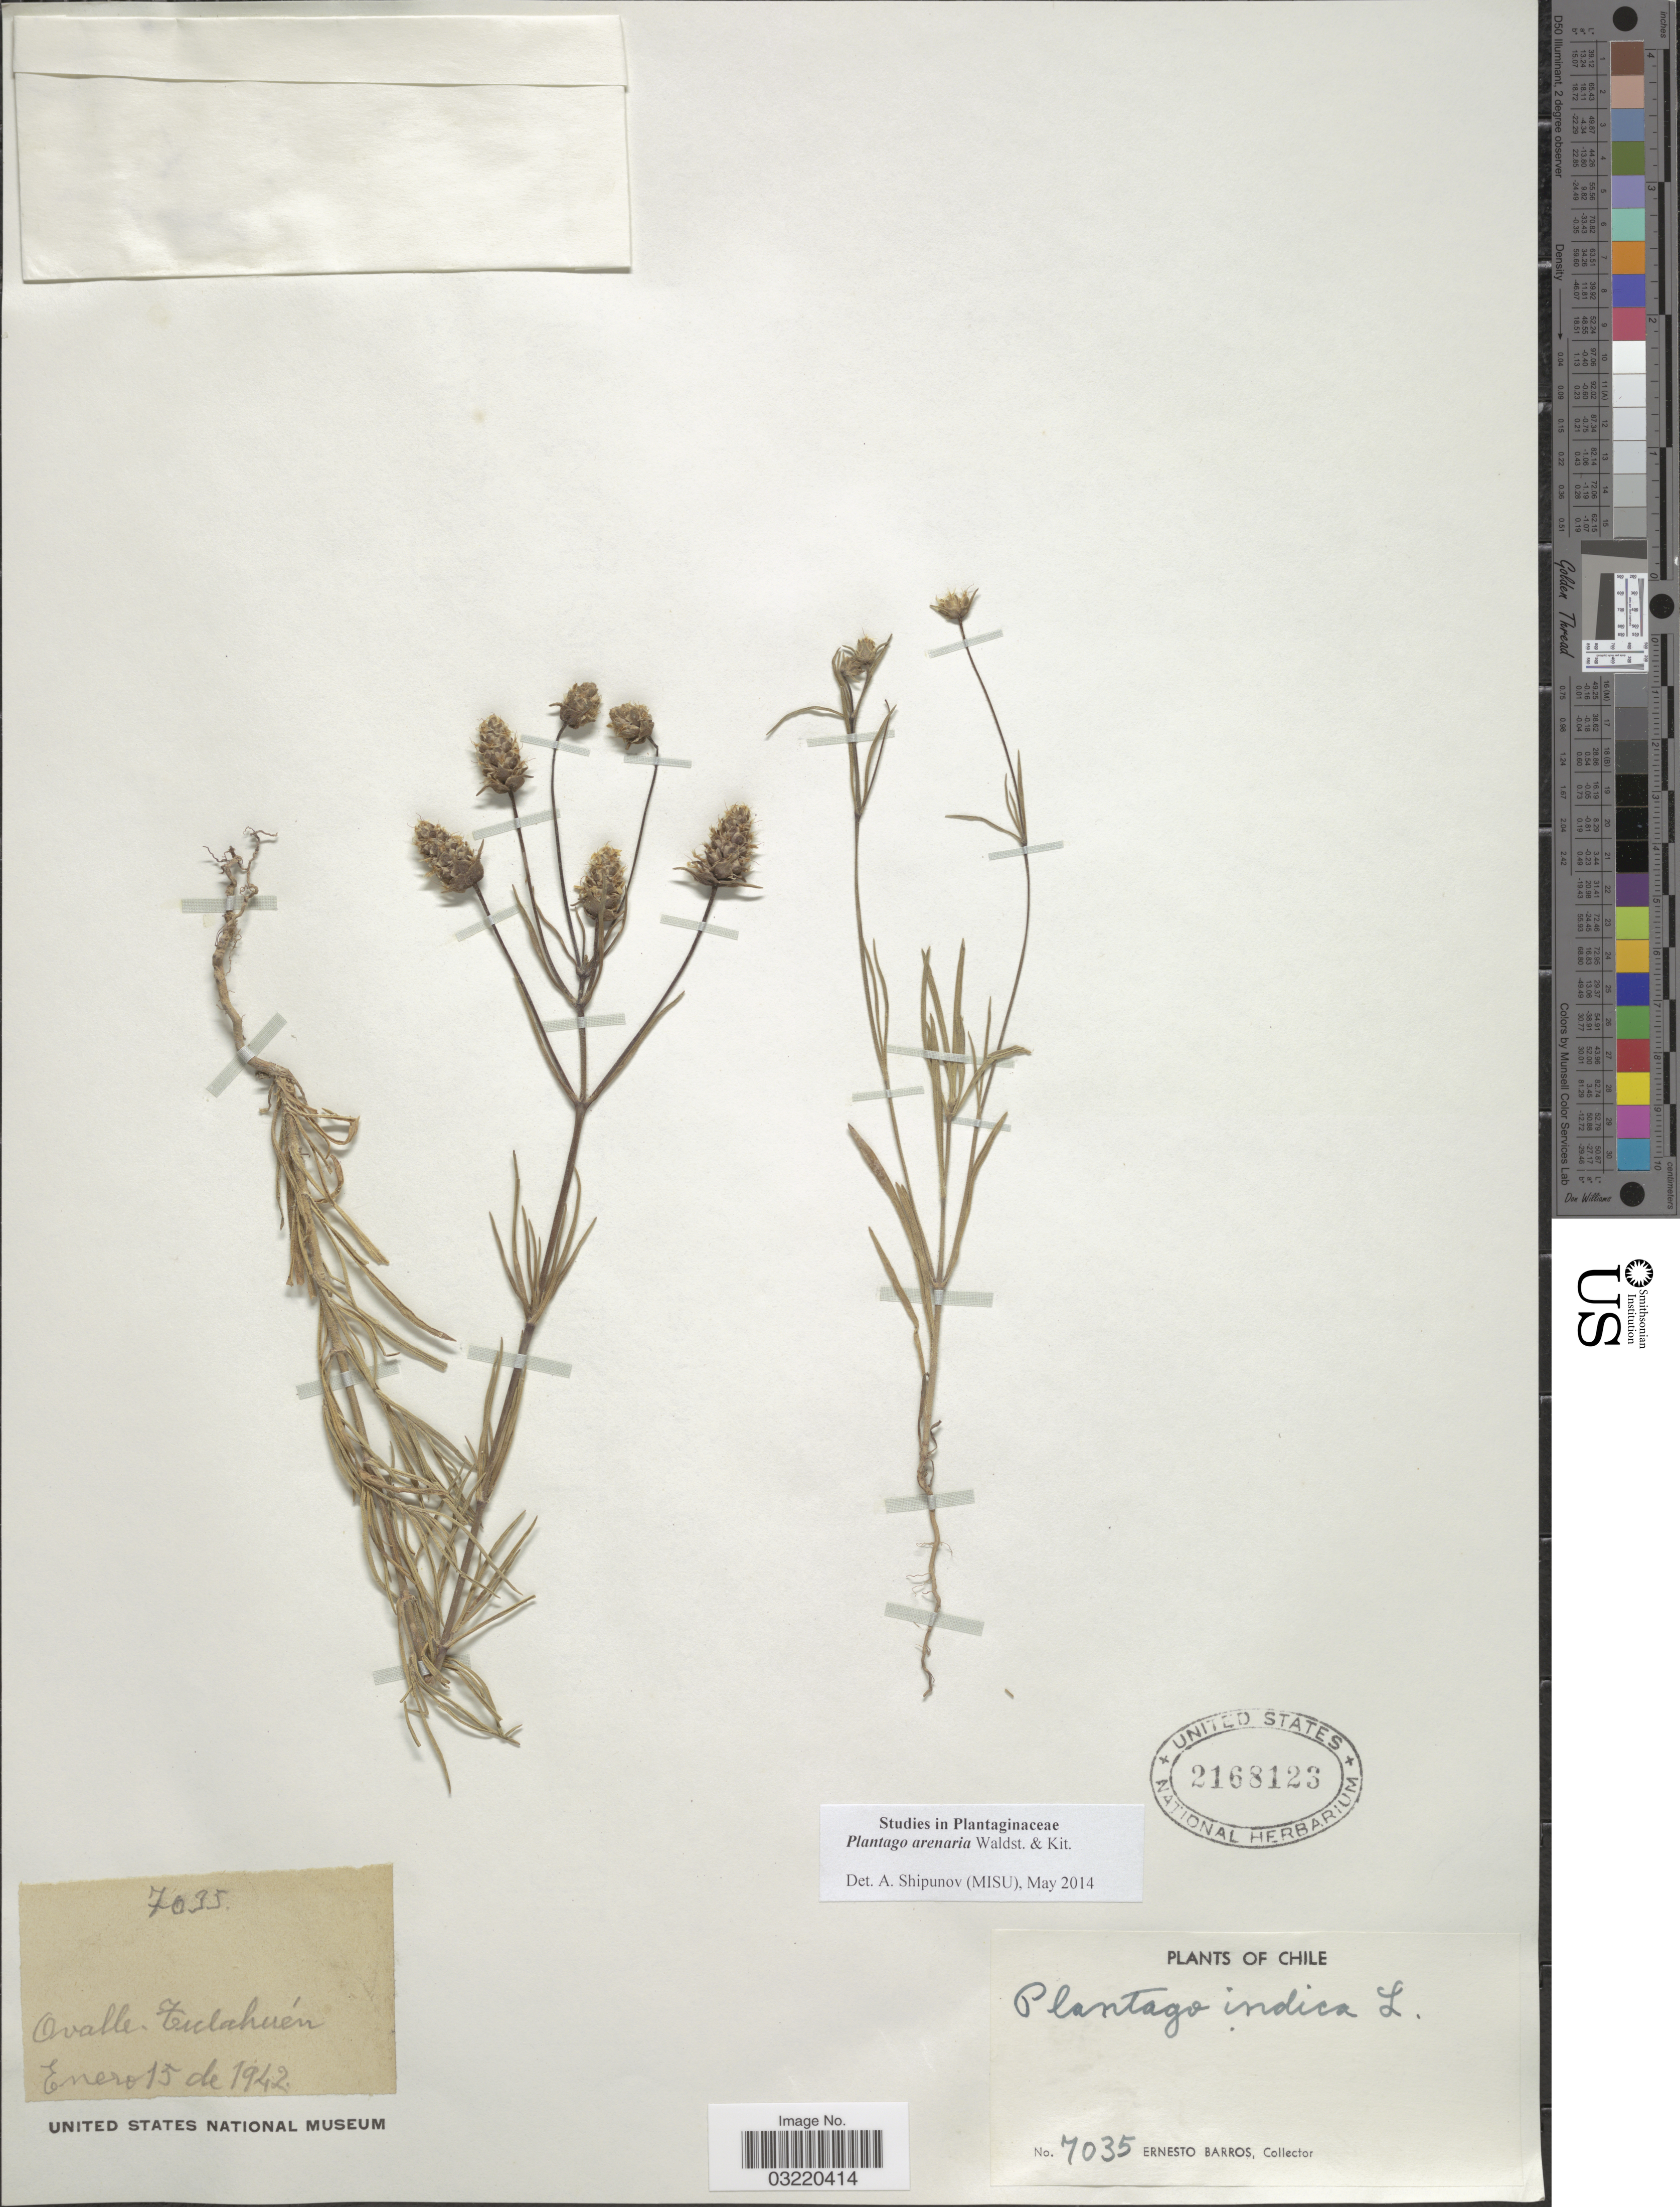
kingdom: Plantae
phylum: Tracheophyta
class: Magnoliopsida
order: Lamiales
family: Plantaginaceae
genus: Plantago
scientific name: Plantago arenaria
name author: Waldst. & Kit.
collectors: E. Barros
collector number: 7035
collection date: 1942-01-15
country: Chile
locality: Ovalle. Tulahuén.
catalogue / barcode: US 2168123